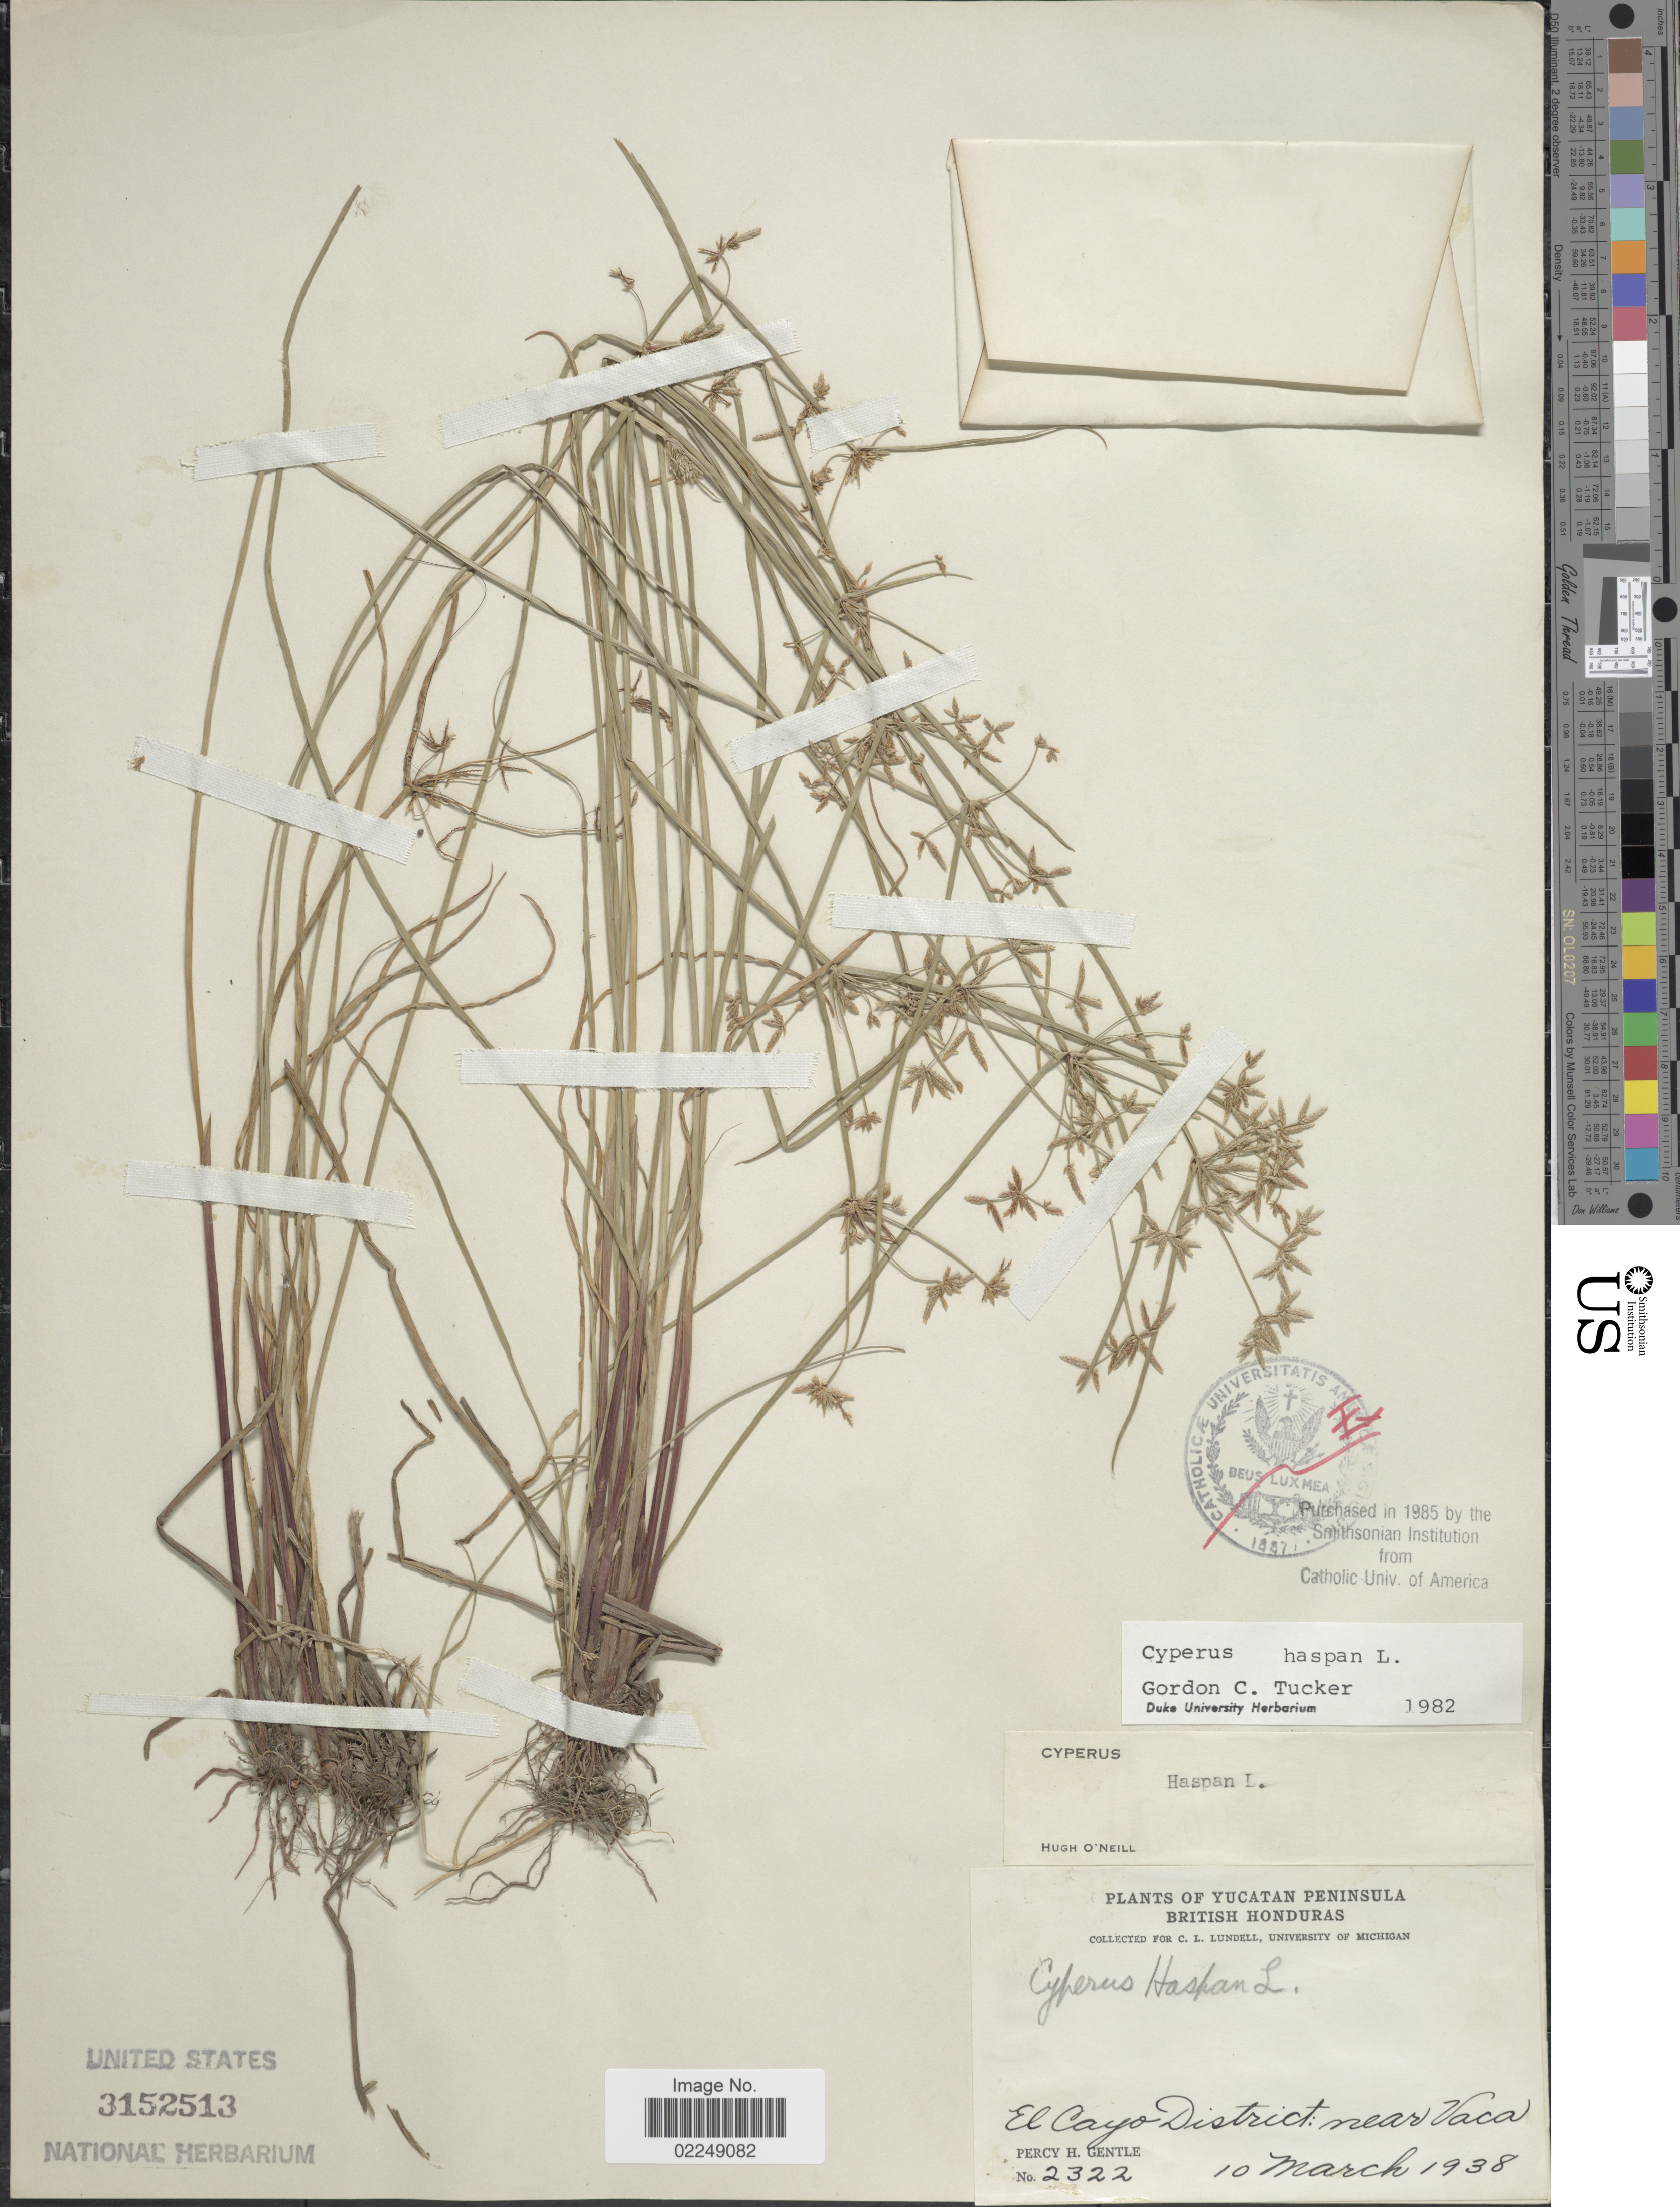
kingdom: Plantae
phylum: Tracheophyta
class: Liliopsida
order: Poales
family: Cyperaceae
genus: Cyperus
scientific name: Cyperus haspan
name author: L.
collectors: P. H. Gentle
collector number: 2322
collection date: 1938-03-10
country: Belize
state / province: Cayo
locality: Yucatan Peninsula, British Honduras, El Cayo District: near Vaca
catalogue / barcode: US 3152513